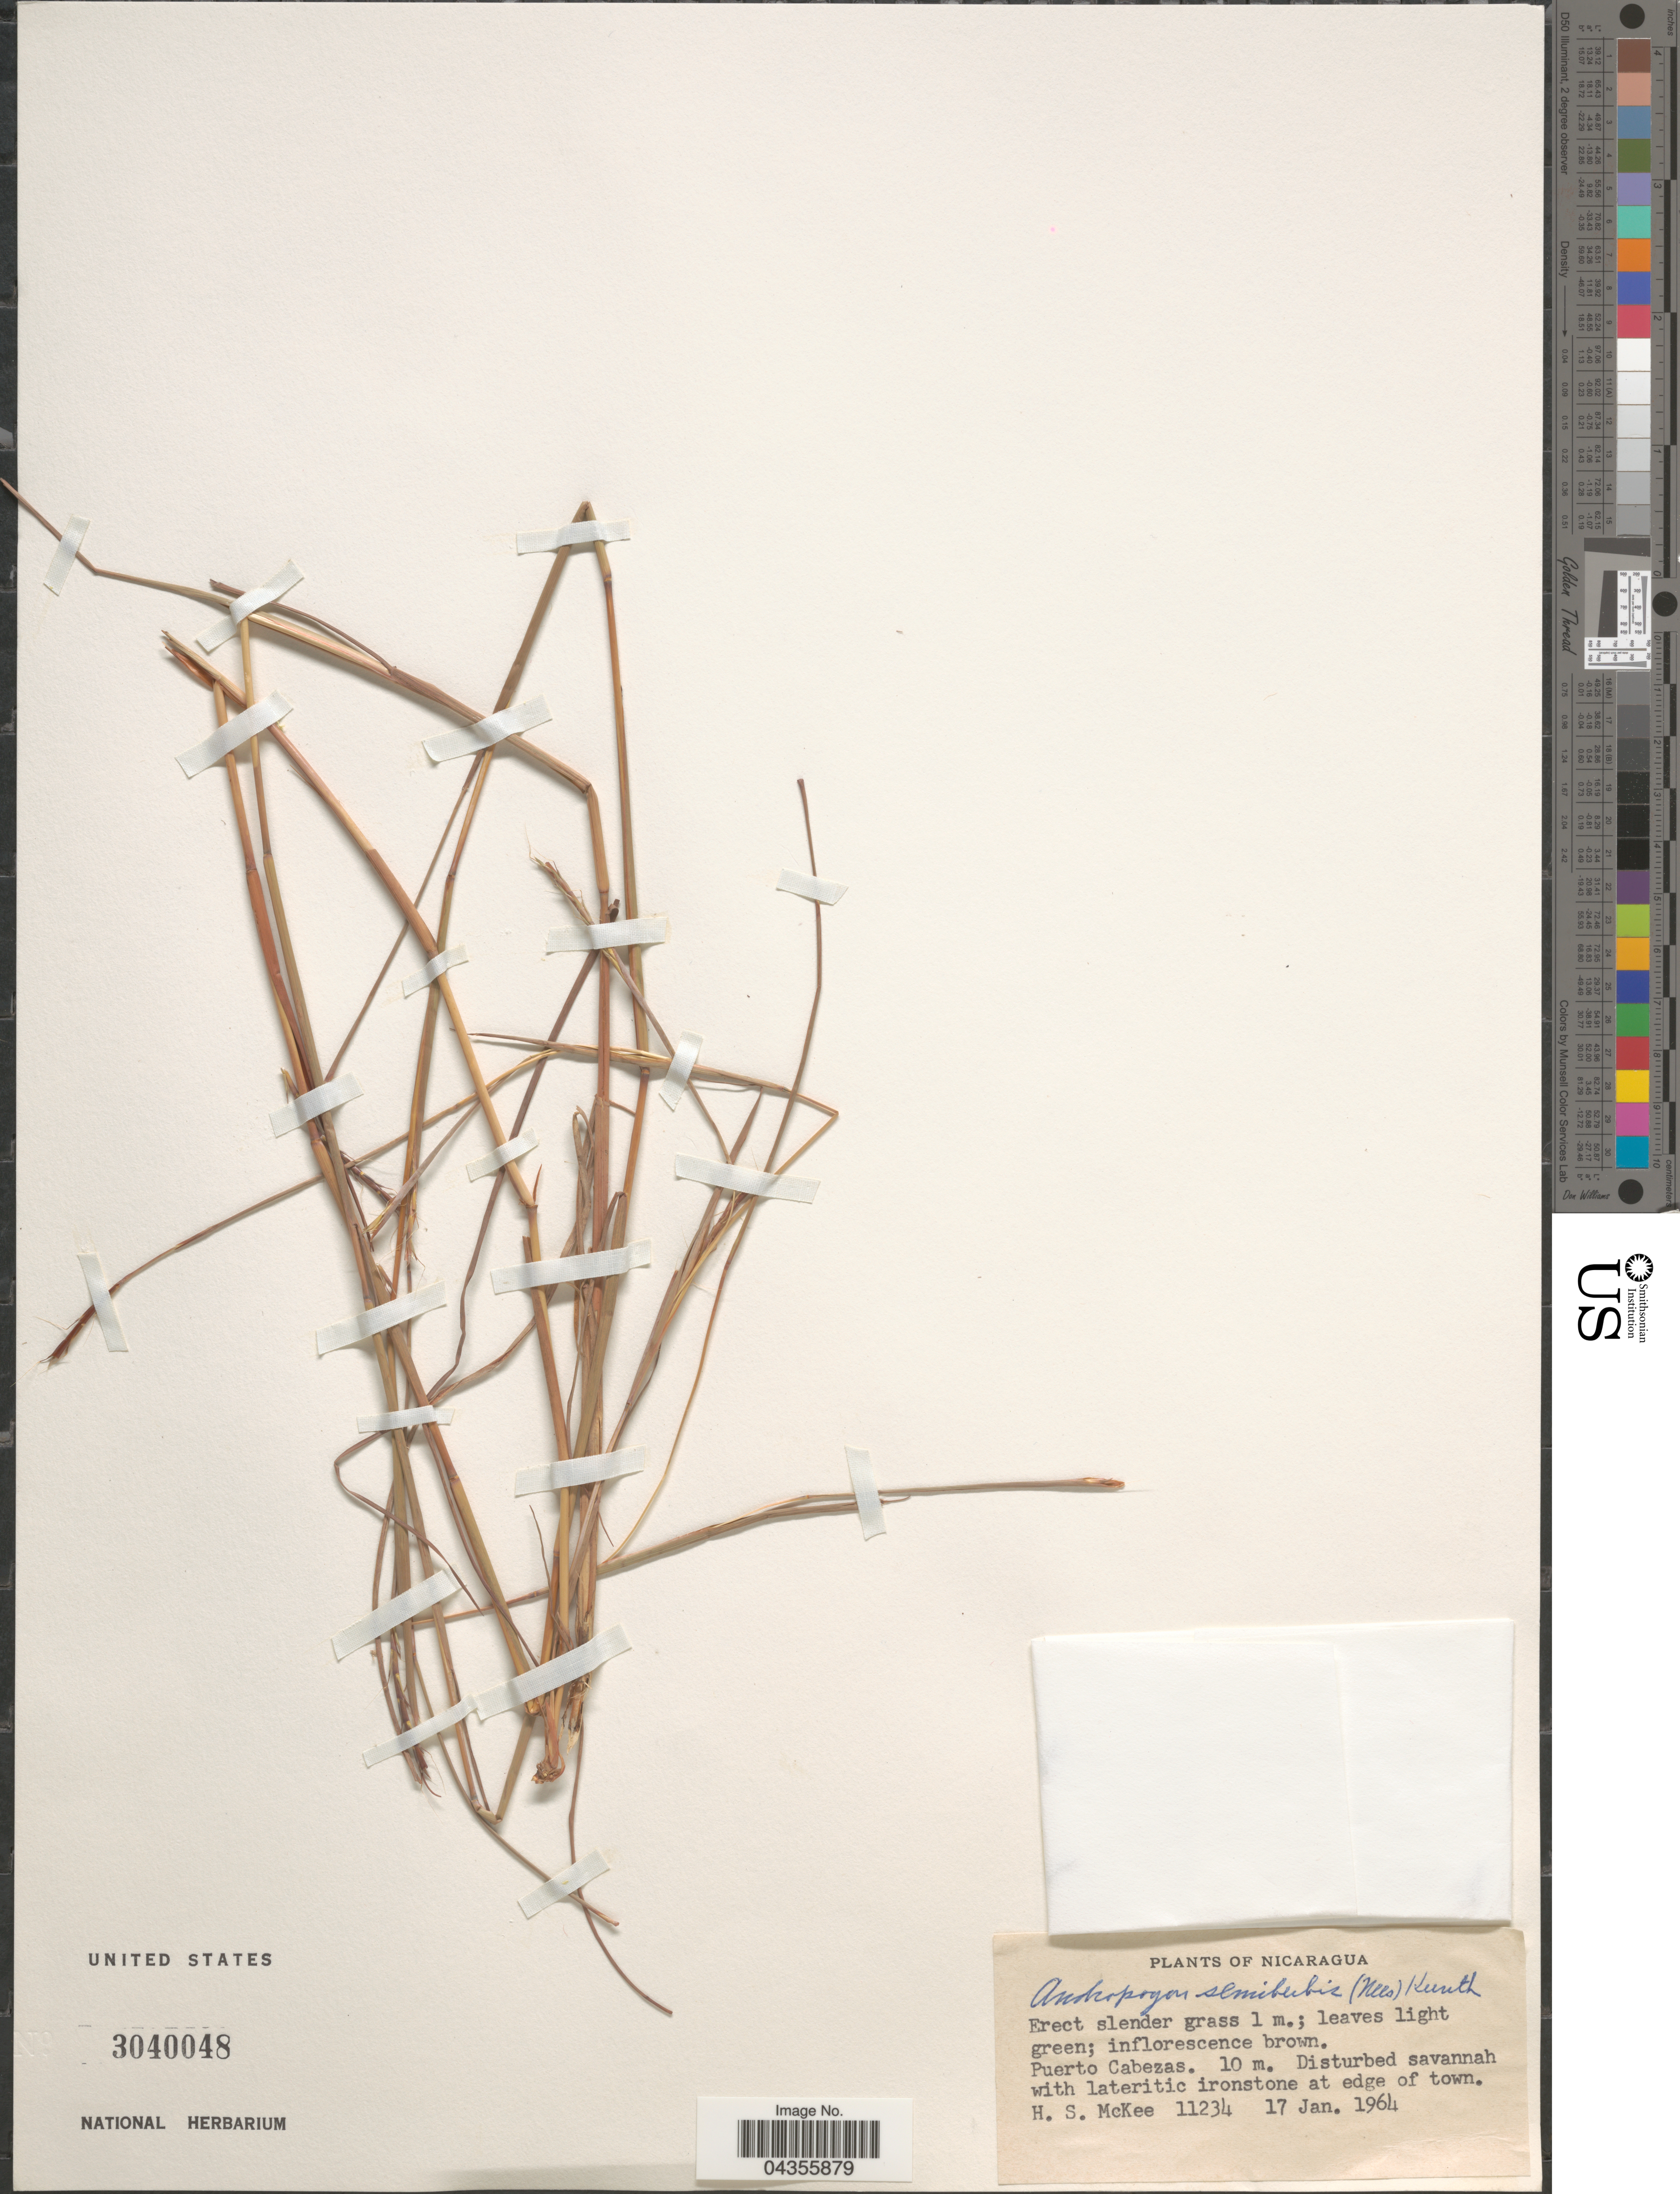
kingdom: Plantae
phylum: Tracheophyta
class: Liliopsida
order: Poales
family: Poaceae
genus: Schizachyrium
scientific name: Schizachyrium sanguineum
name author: (Retz.) Alston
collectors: H. S. McKee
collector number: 11234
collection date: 1964-01-17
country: Nicaragua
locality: Puerto Cabezas.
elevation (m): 10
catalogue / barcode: US 3040048